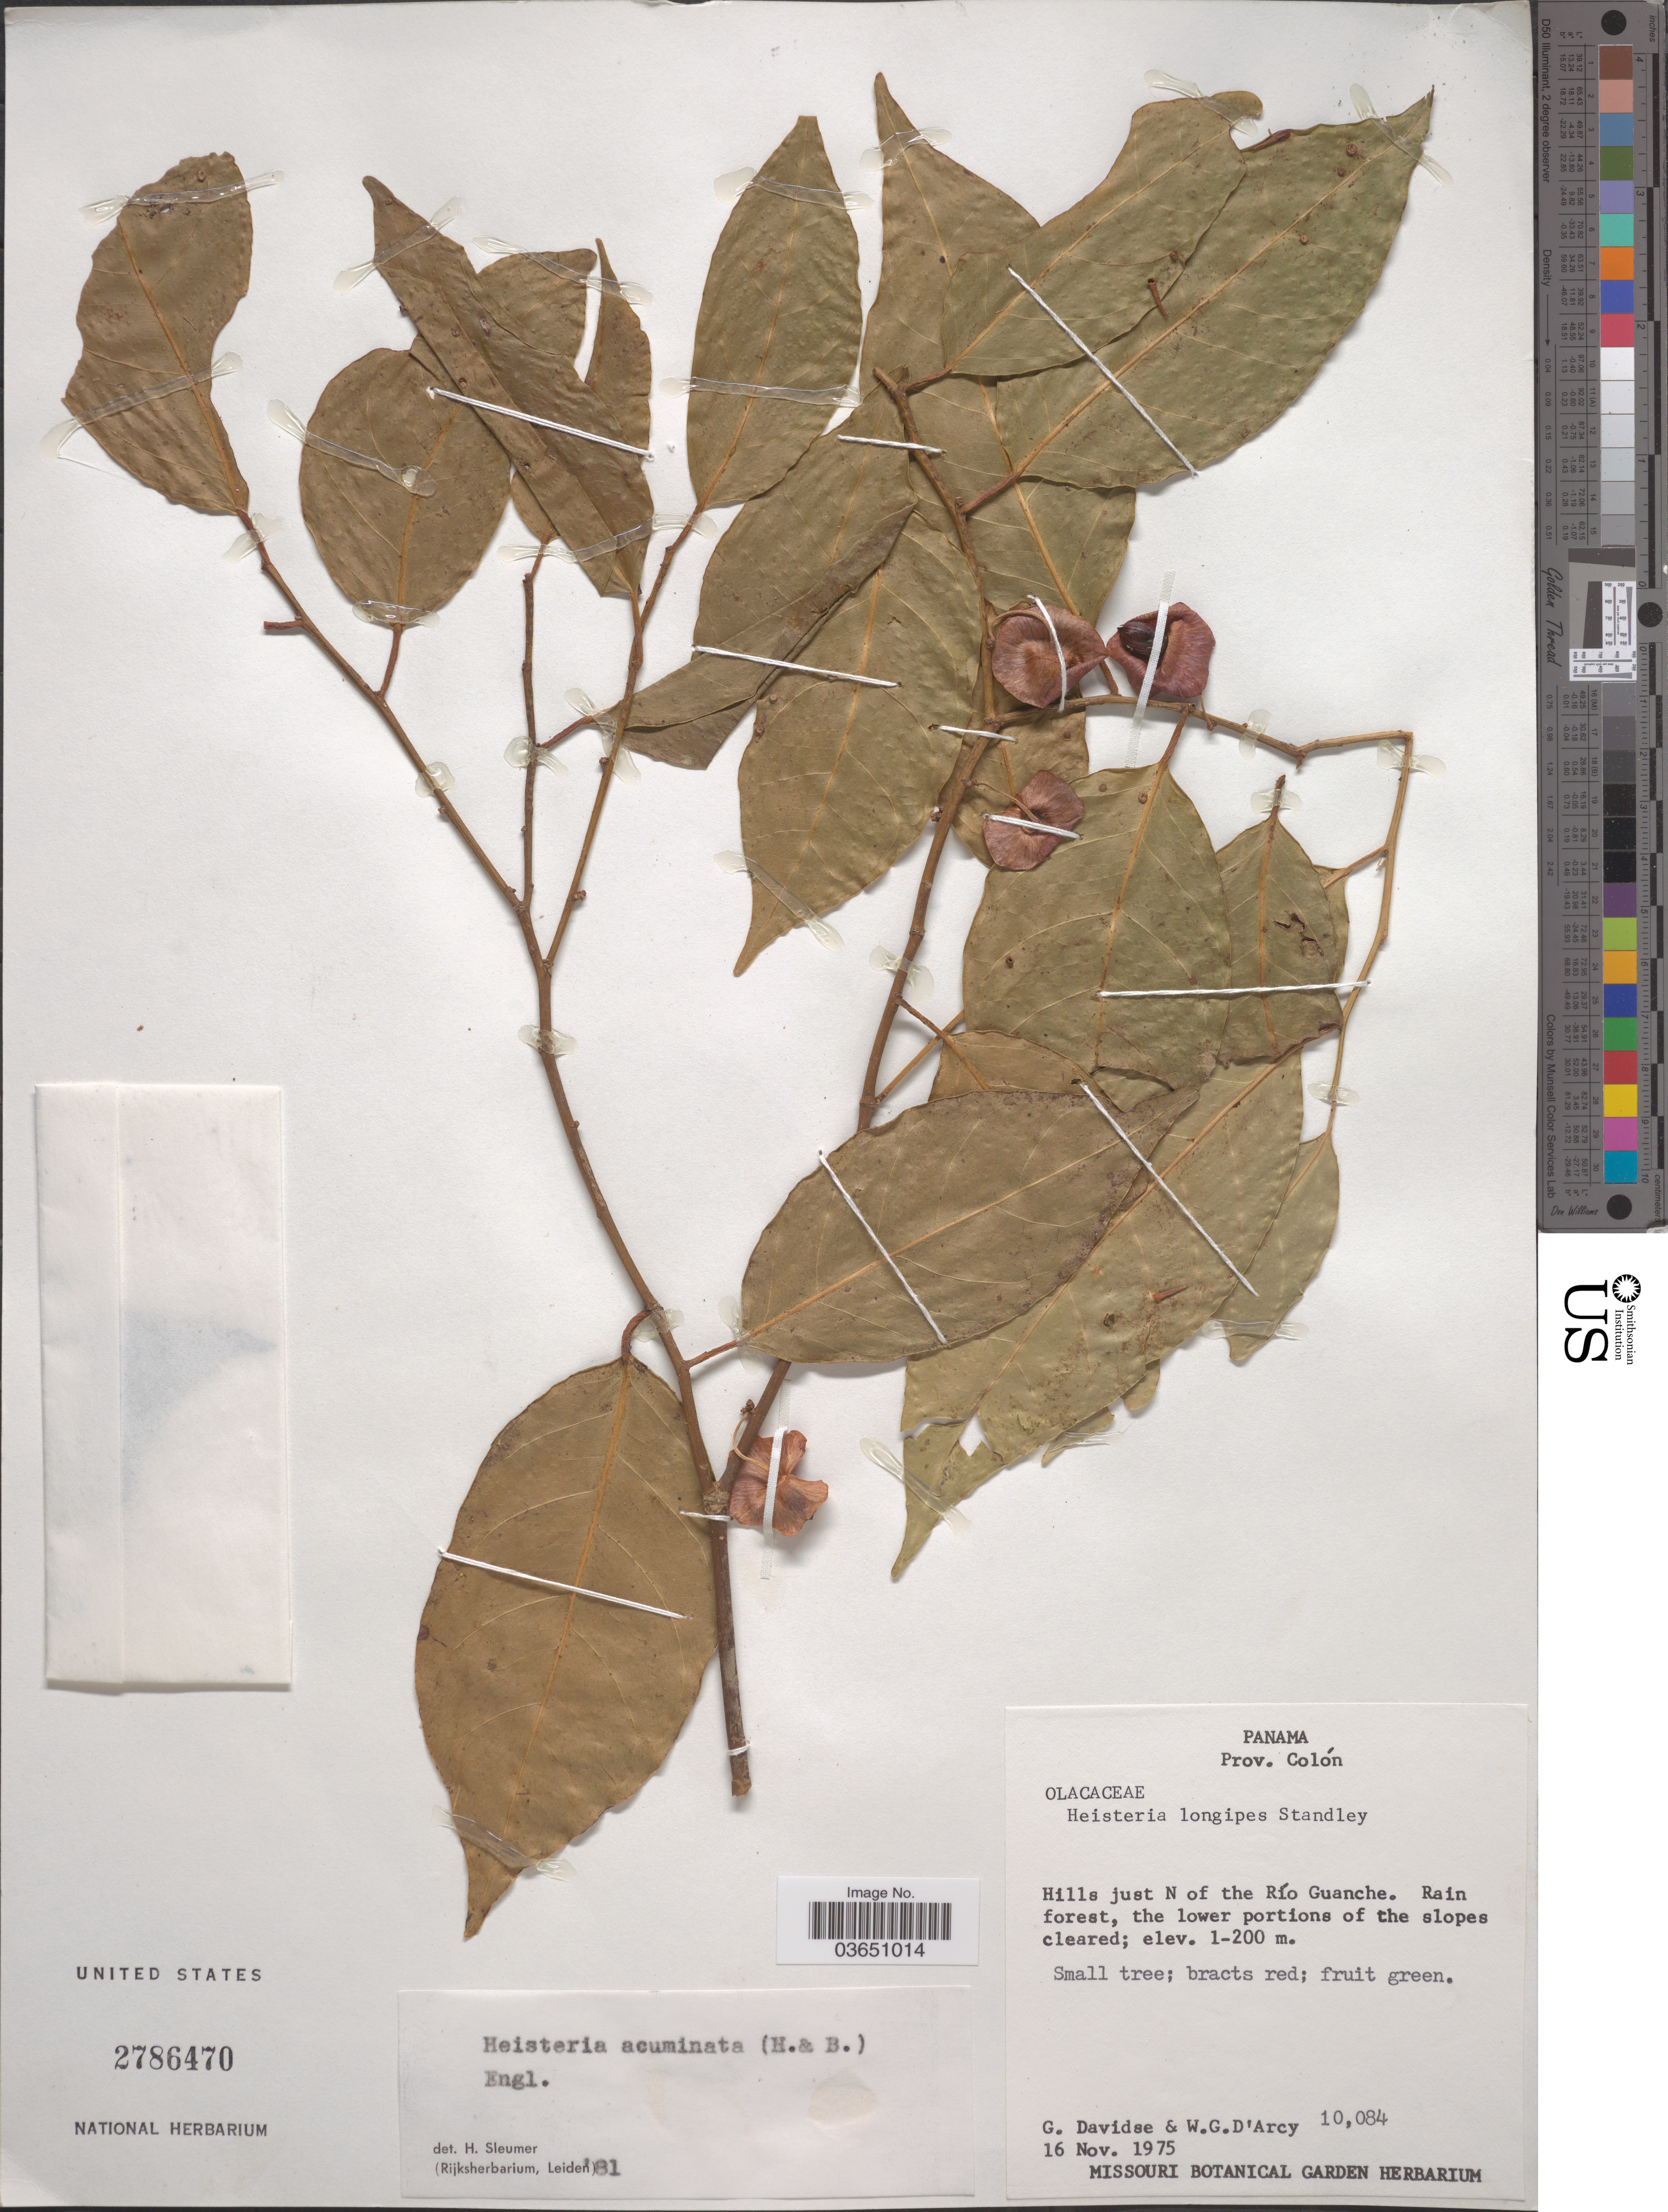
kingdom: Plantae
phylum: Tracheophyta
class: Magnoliopsida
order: Santalales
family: Erythropalaceae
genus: Heisteria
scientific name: Heisteria acuminata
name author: (Humb. & Bonpl.) Engl.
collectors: G. Davidse & W. G. D'Arcy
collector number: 10084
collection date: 1975-11-16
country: Panama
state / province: Colón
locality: Hills just N of the Río Guanche.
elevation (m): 100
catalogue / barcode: US 2786470